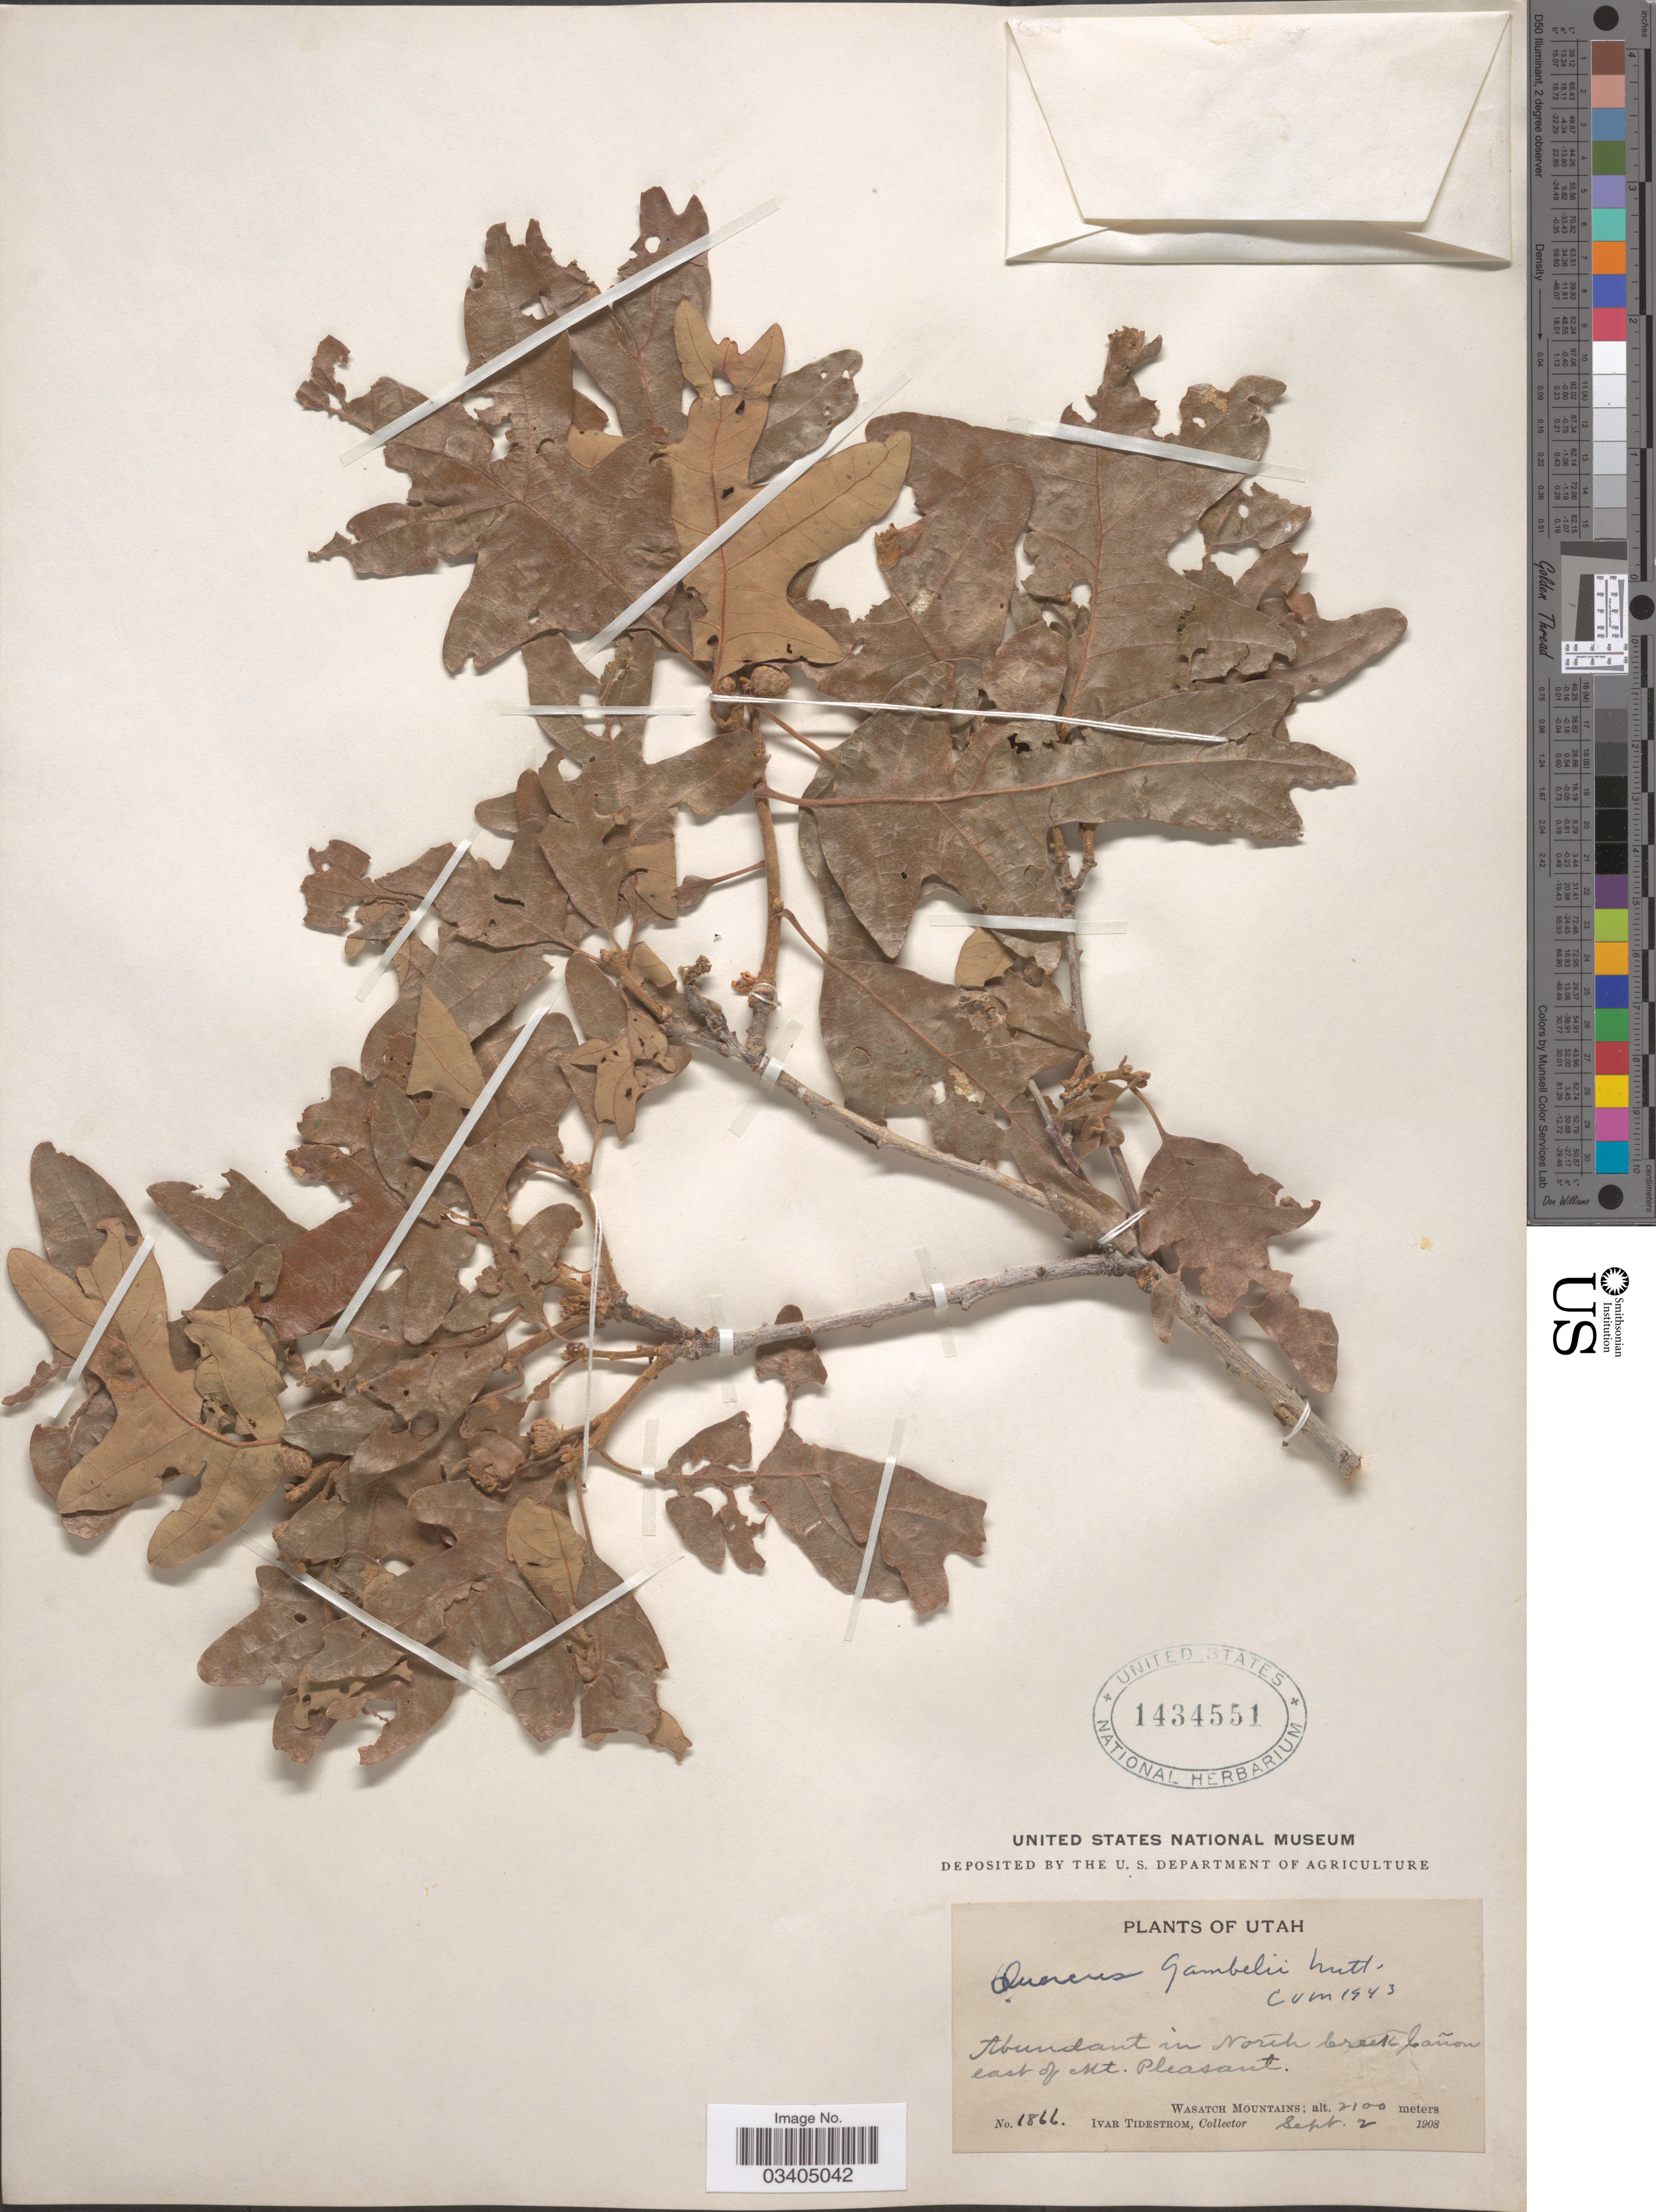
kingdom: Plantae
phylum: Tracheophyta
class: Magnoliopsida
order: Fagales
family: Fagaceae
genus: Quercus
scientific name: Quercus gambelii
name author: Nutt.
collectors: I. F. Tidestrom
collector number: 1866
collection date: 1908-09-02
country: United States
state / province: Utah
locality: Abundant in North Creek Cañon east of Mt. Pleasant. Wasatch Mountains.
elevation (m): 2100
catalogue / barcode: US 1434551